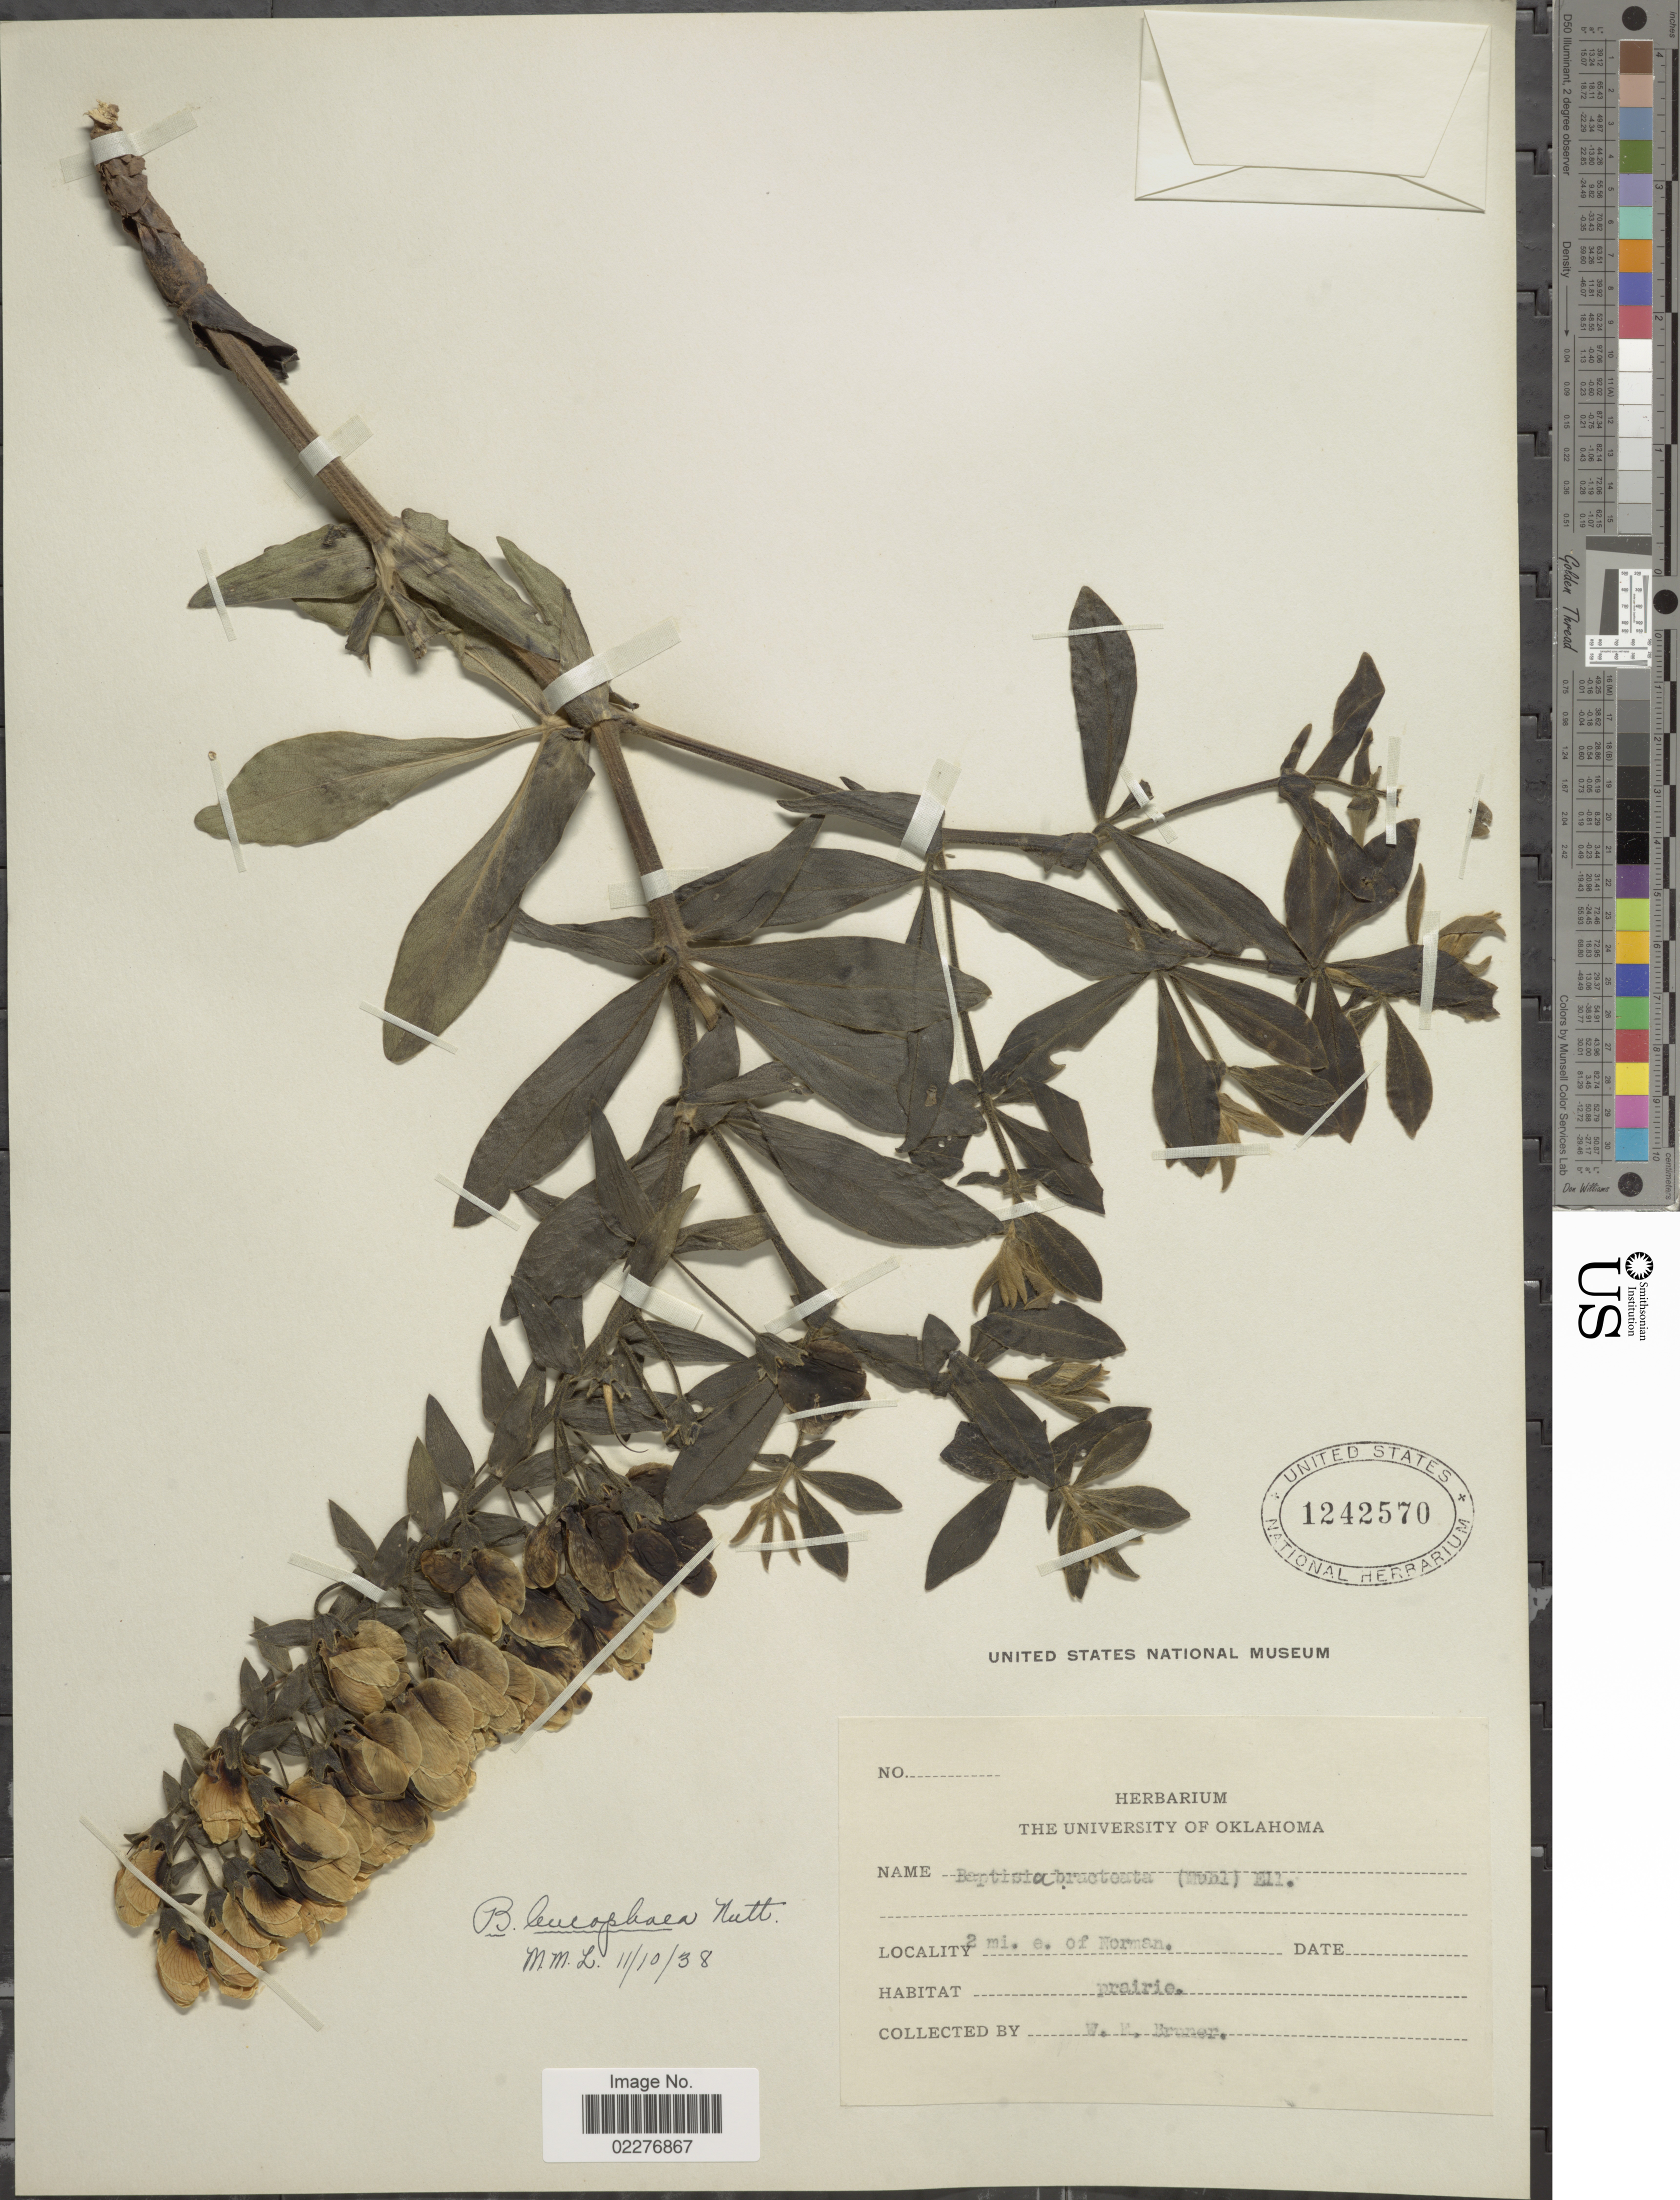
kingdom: Plantae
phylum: Tracheophyta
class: Magnoliopsida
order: Fabales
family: Fabaceae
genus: Baptisia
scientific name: Baptisia leucophaea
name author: Nutt.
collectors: W. Bruner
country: United States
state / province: Oklahoma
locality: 2 mi. e. of Norman, prairie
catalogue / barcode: US 1242570